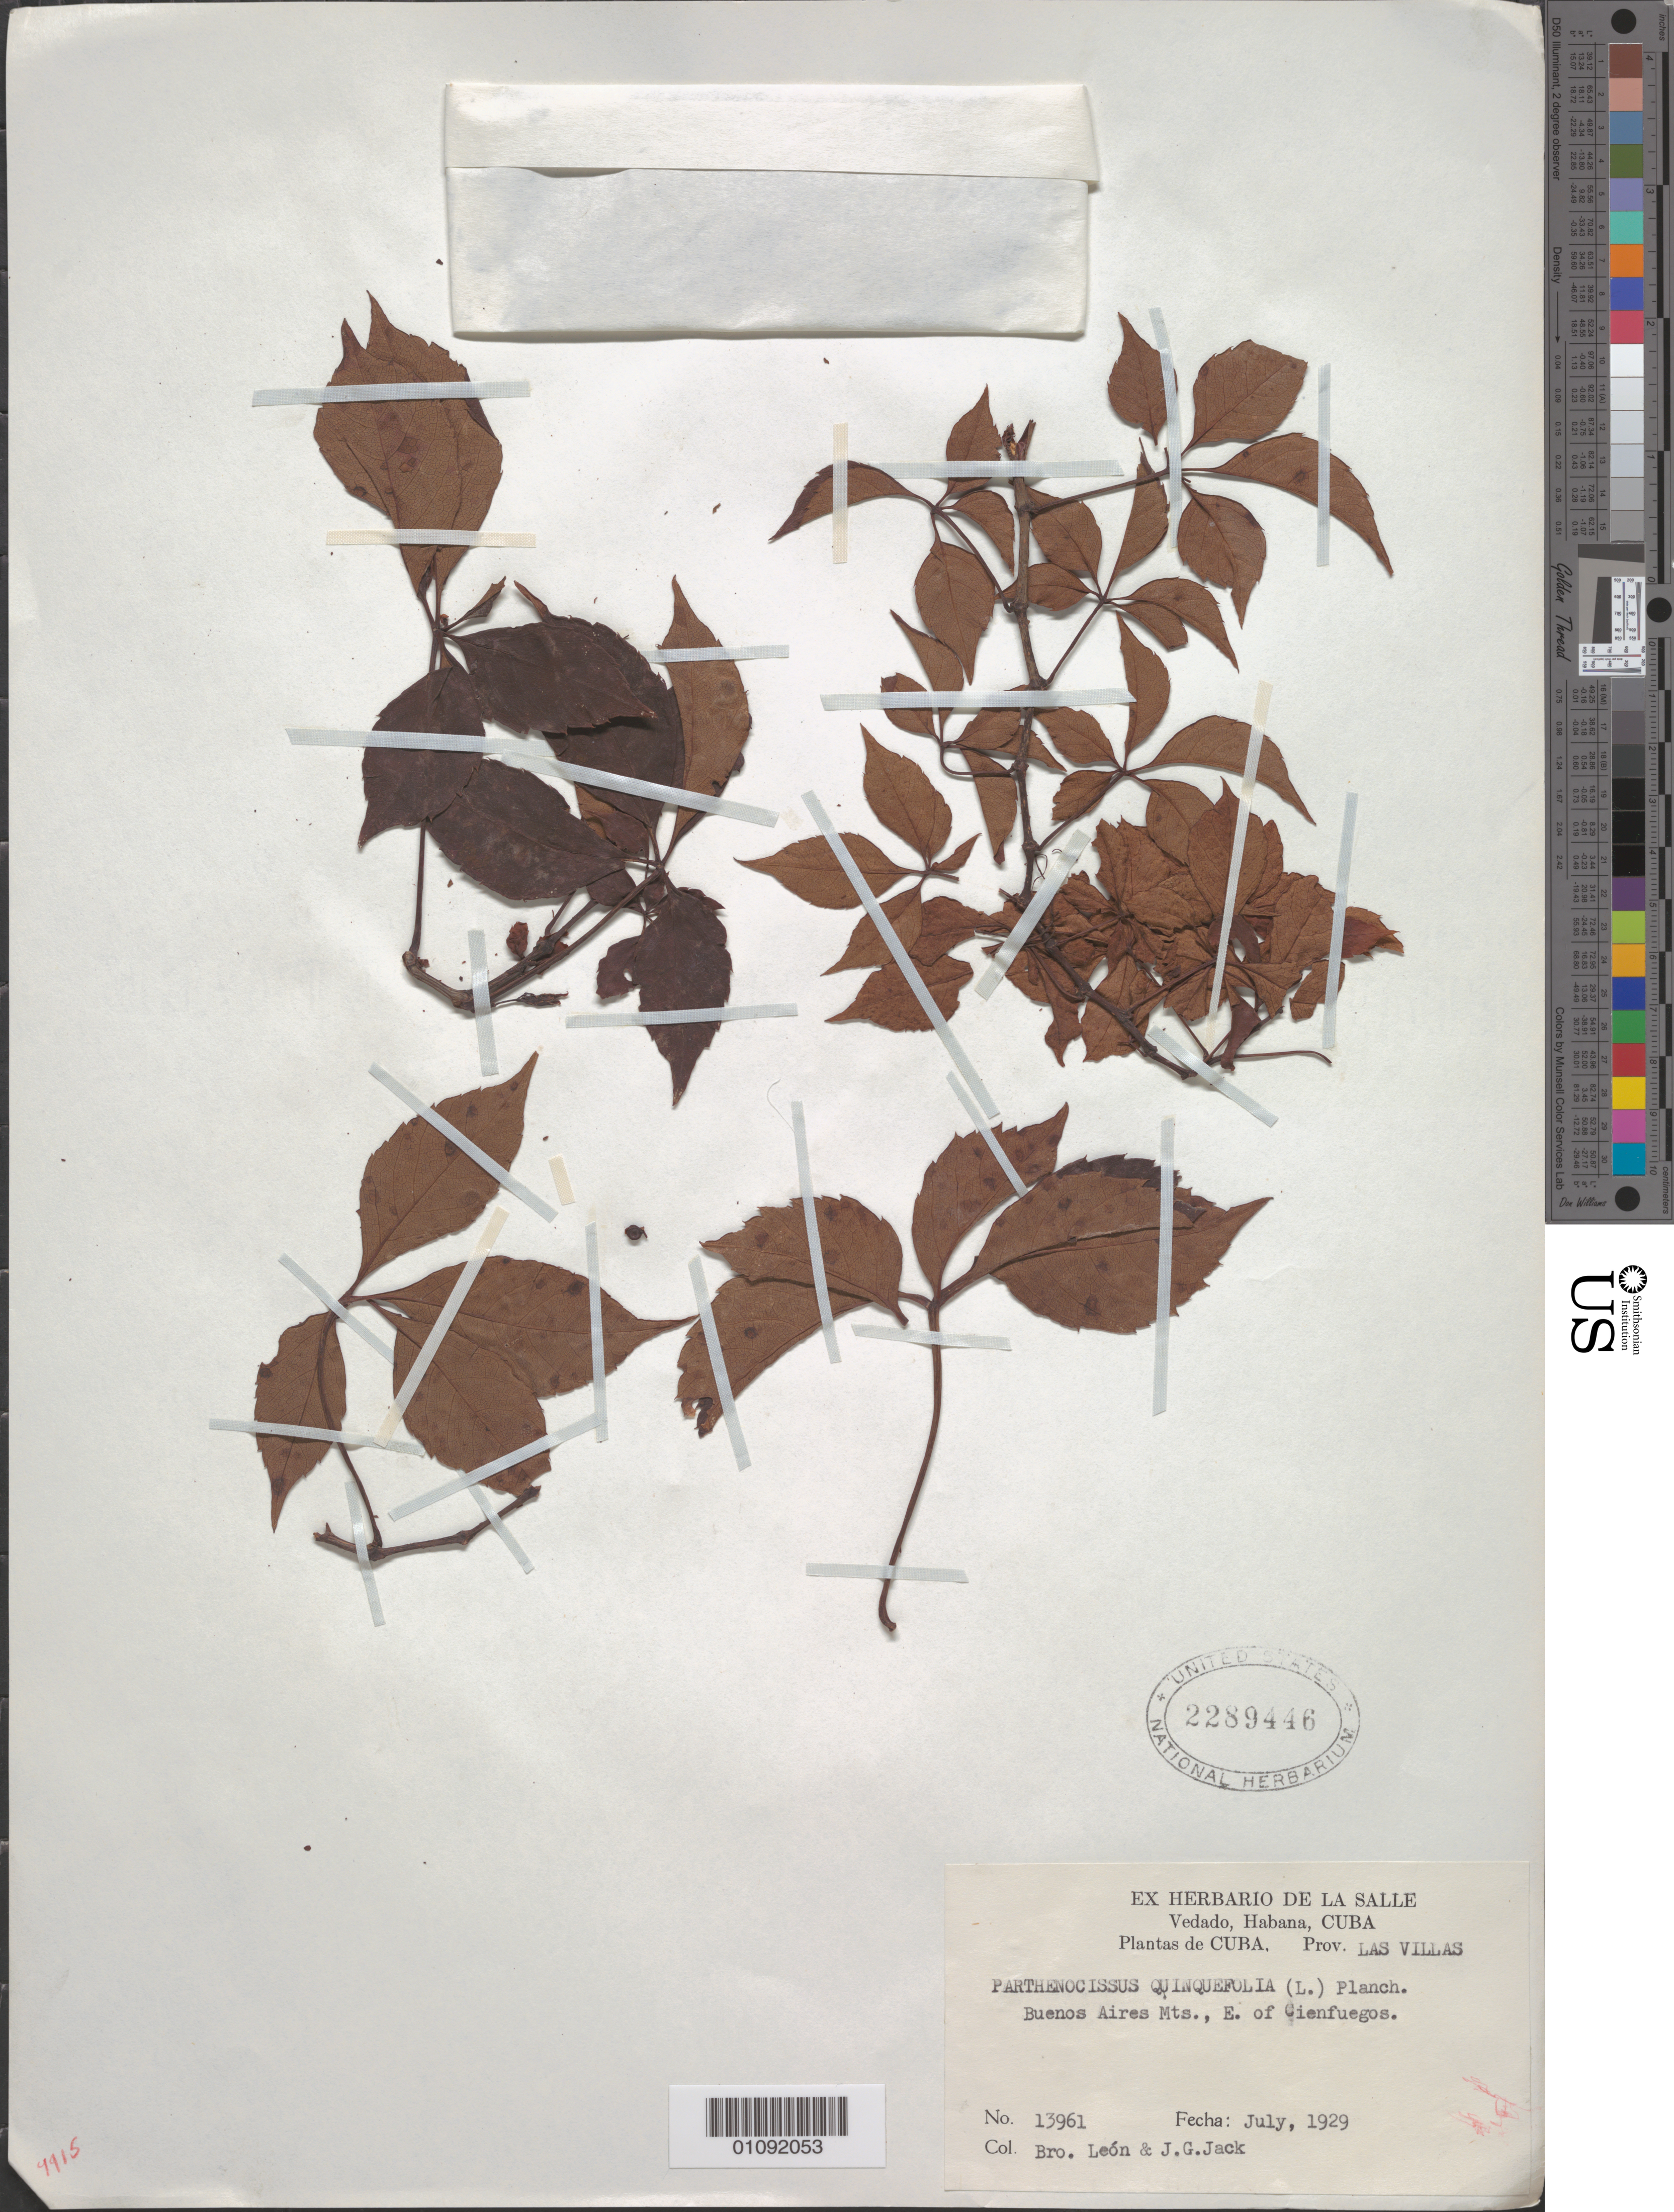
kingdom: Plantae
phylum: Tracheophyta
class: Magnoliopsida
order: Vitales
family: Vitaceae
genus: Parthenocissus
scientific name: Parthenocissus quinquefolia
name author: (L.) Planch.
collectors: Bro. León & J. G. Jack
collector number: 13961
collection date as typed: Jul 1929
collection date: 1929-07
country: Cuba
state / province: Cienfuegos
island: Cuba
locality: Buenos Aires Mts , E of Cienfuegos Prov Las Villas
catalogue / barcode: US 2289446